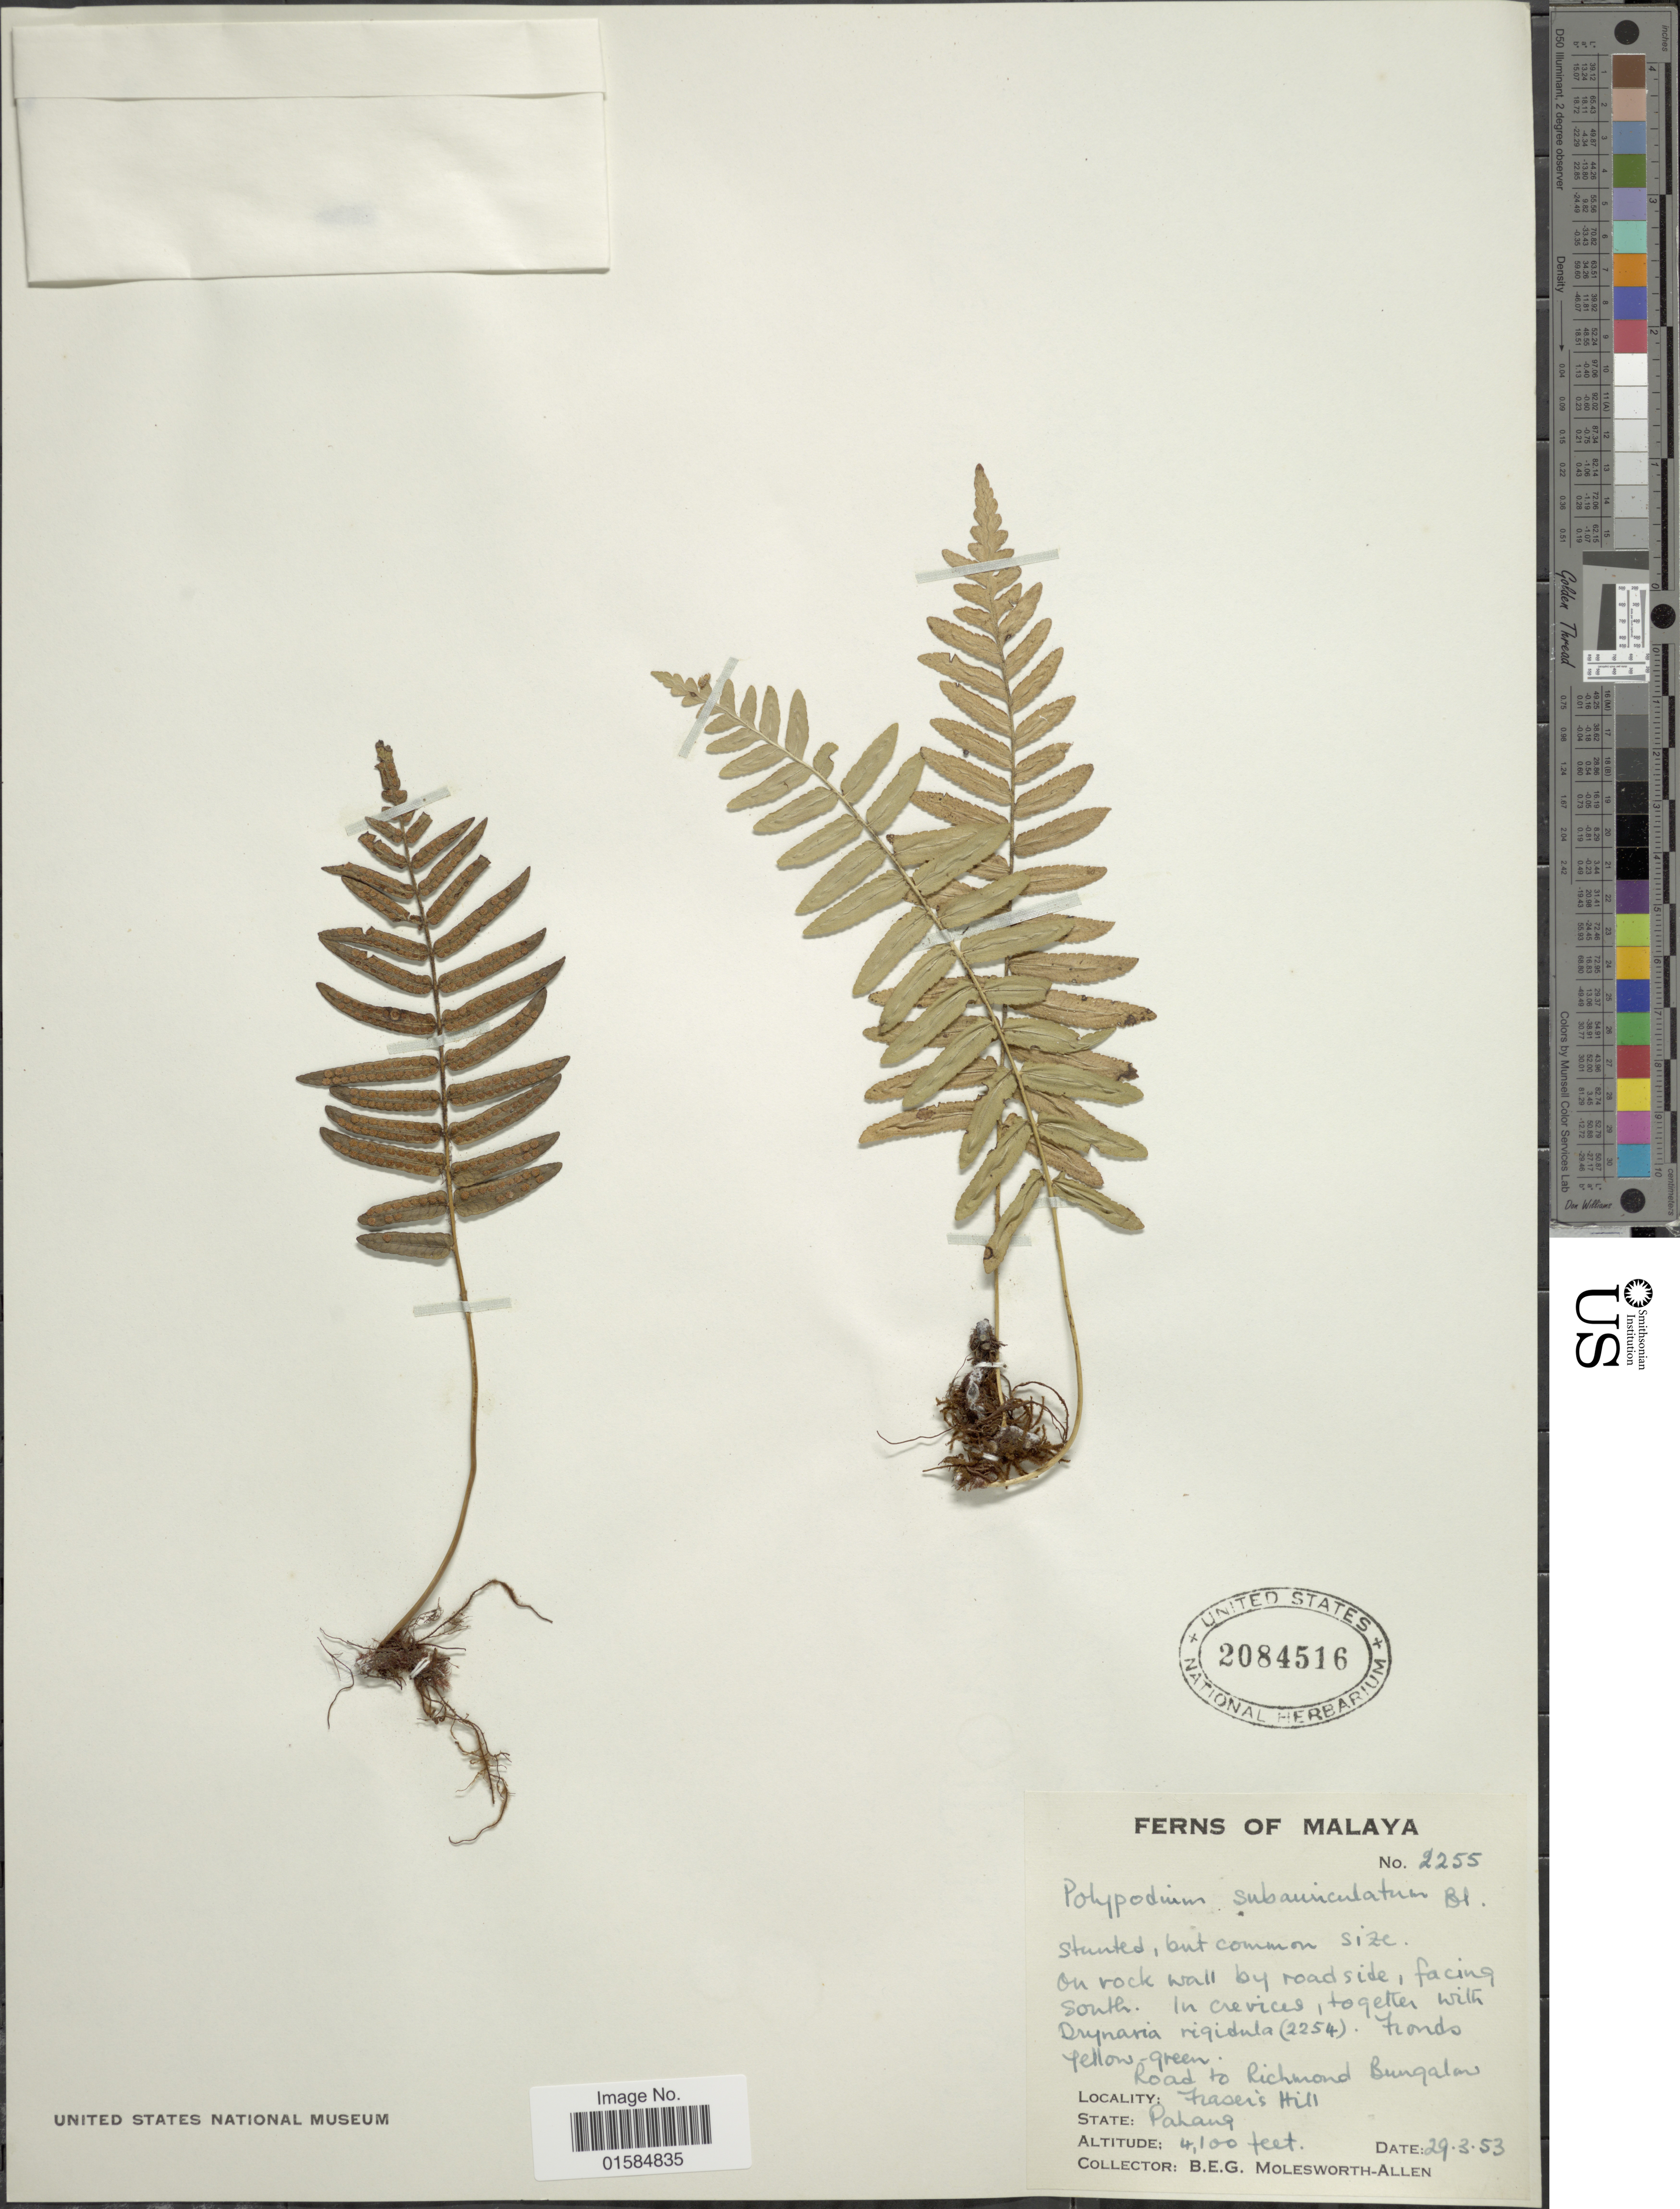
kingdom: Plantae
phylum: Tracheophyta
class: Polypodiopsida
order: Polypodiales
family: Polypodiaceae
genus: Goniophlebium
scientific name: Goniophlebium subauriculatum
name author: (Blume) C. Presl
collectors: B. E. G. Molesworth-Allen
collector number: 2255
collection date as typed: Transcribed d/m/y: 29/3/53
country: Malaysia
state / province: Pahang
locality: Malaya, Road to Richmond Bungalow, Fraser's Hill, State Pahang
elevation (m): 1250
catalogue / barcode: US 2084516